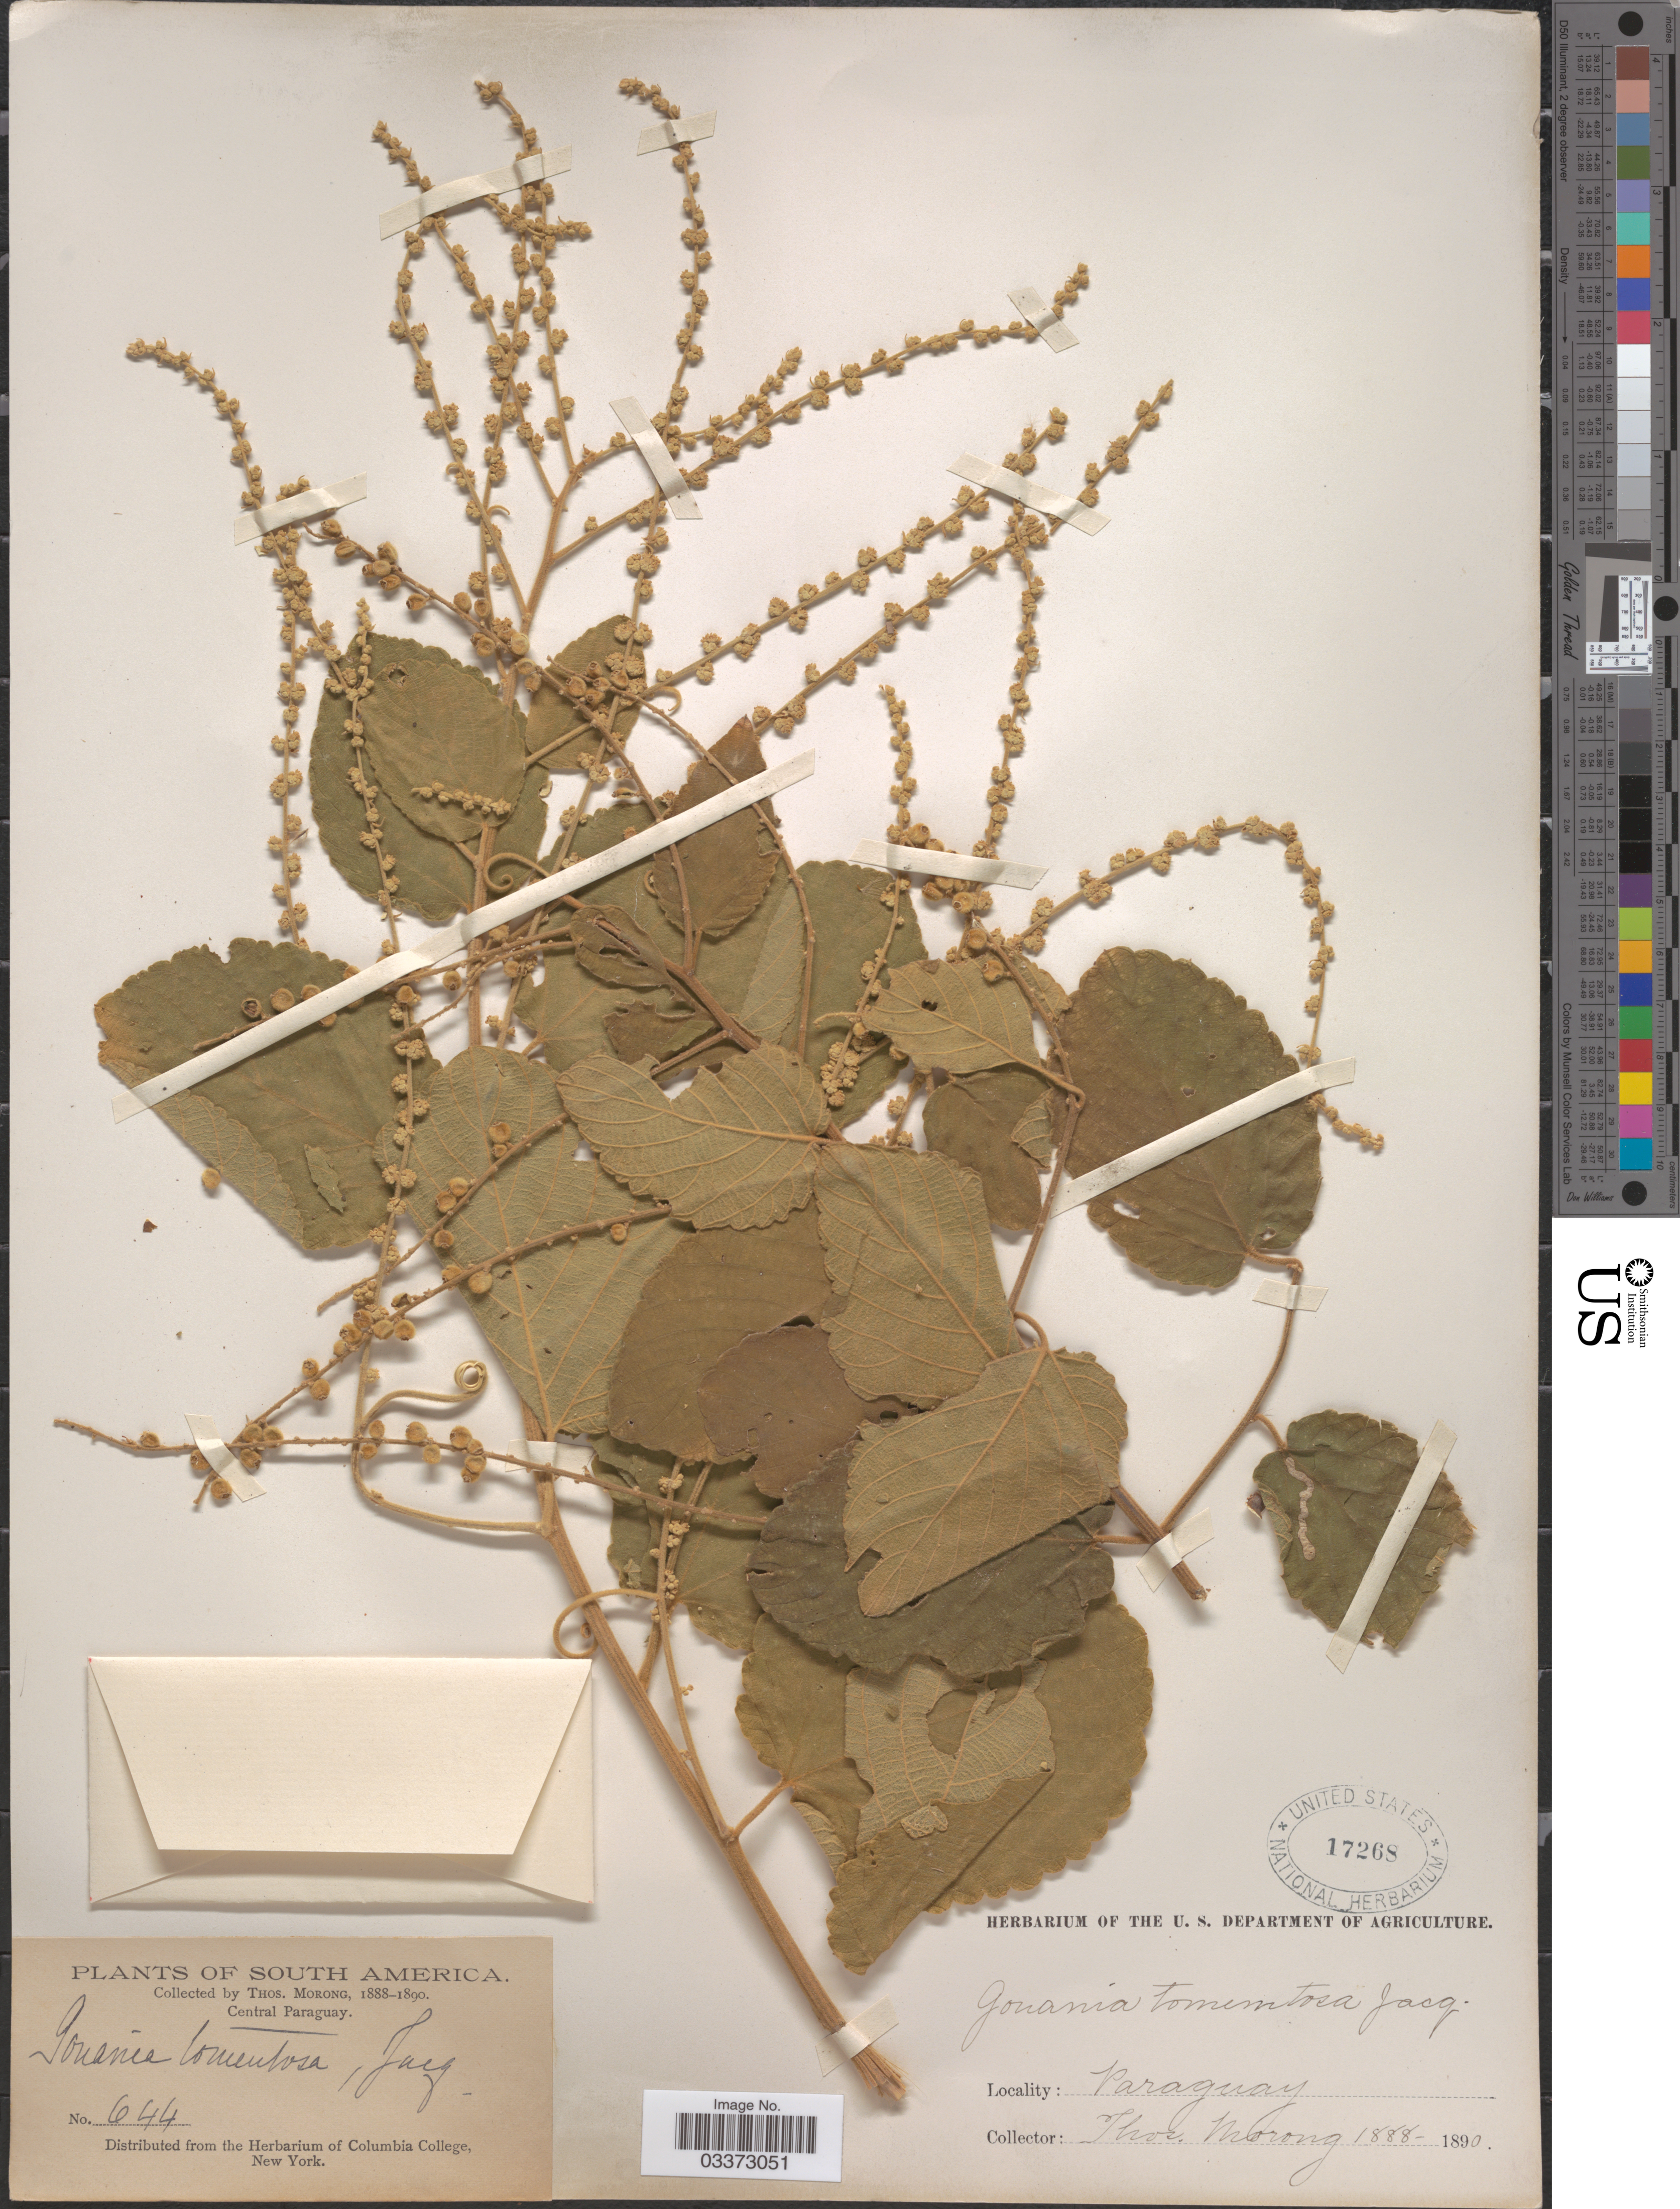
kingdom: Plantae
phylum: Tracheophyta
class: Magnoliopsida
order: Rosales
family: Rhamnaceae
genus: Gouania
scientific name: Gouania latifolia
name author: Reissek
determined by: Figueira, Mauricio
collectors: ex herb. T. Morong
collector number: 644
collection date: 1888/1890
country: Paraguay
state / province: Central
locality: Central Paraguay.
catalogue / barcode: US 17268